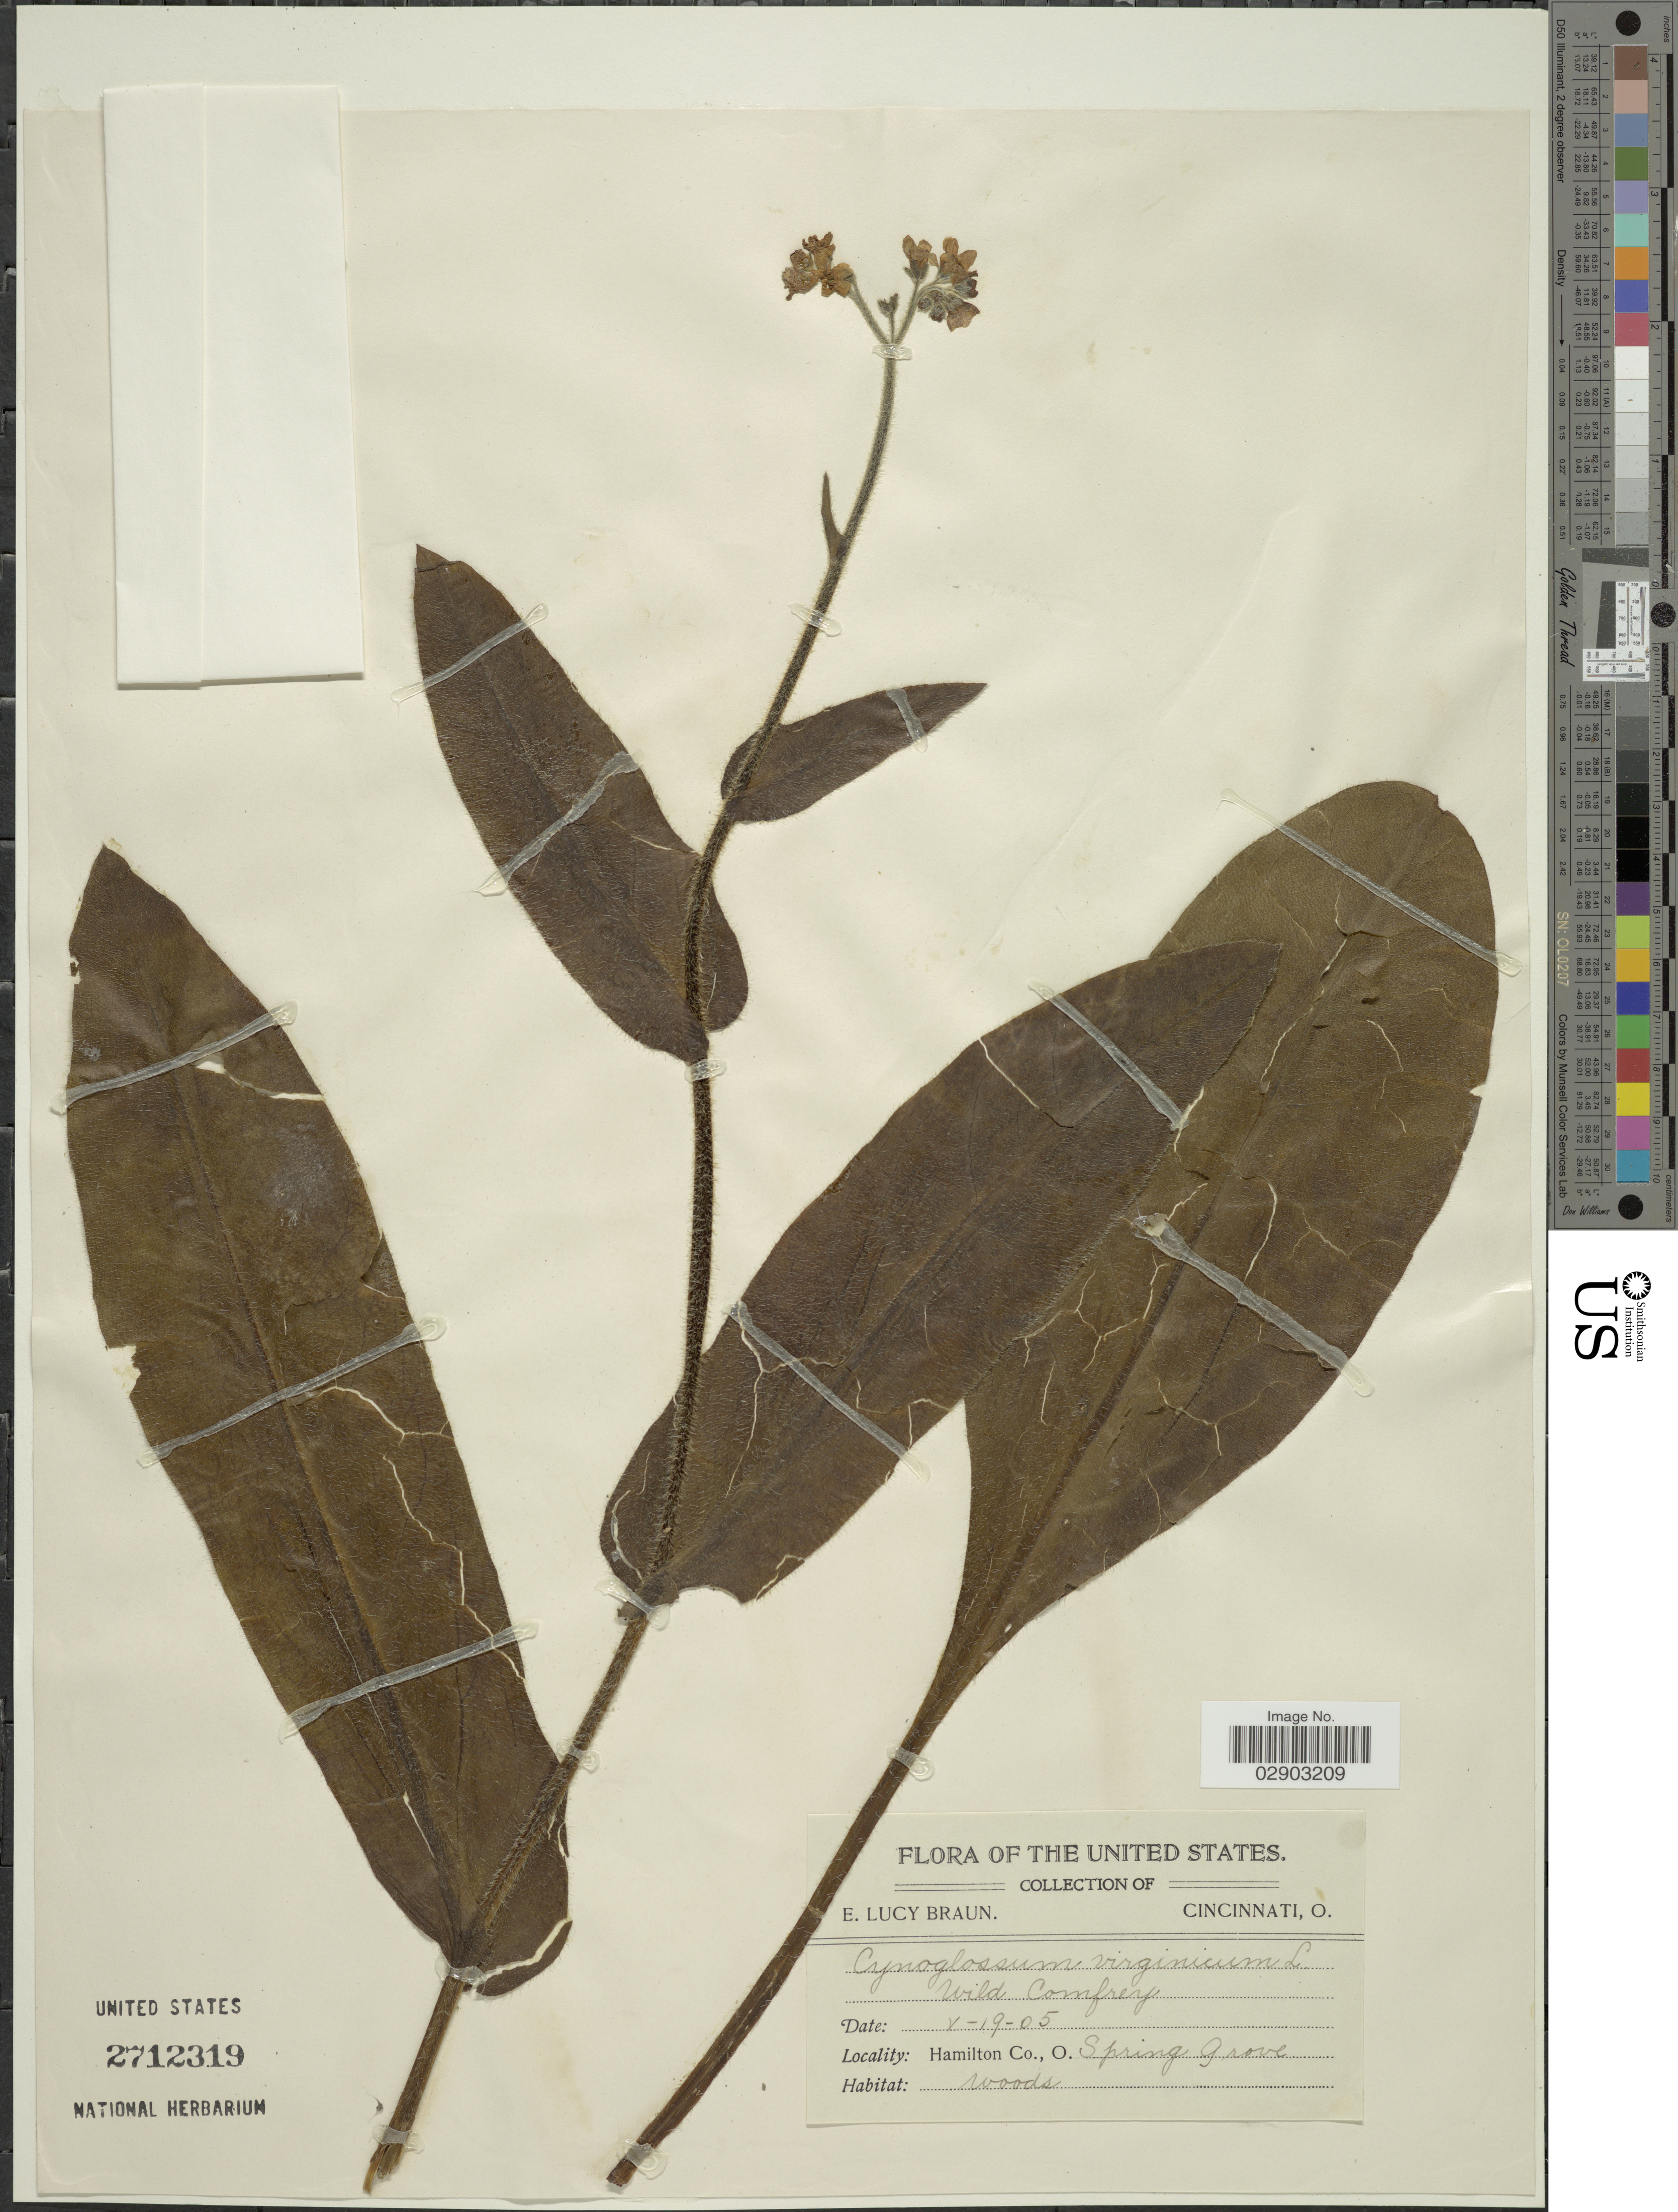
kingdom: Plantae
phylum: Tracheophyta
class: Magnoliopsida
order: Boraginales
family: Boraginaceae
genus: Cynoglossum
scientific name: Cynoglossum virginianum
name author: L.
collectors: E. L. Braun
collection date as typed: Transcribed d/m/y: 19/5/5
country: United States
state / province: Ohio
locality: Hamitlon Co., O. Spring Grove.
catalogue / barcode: US 2712319